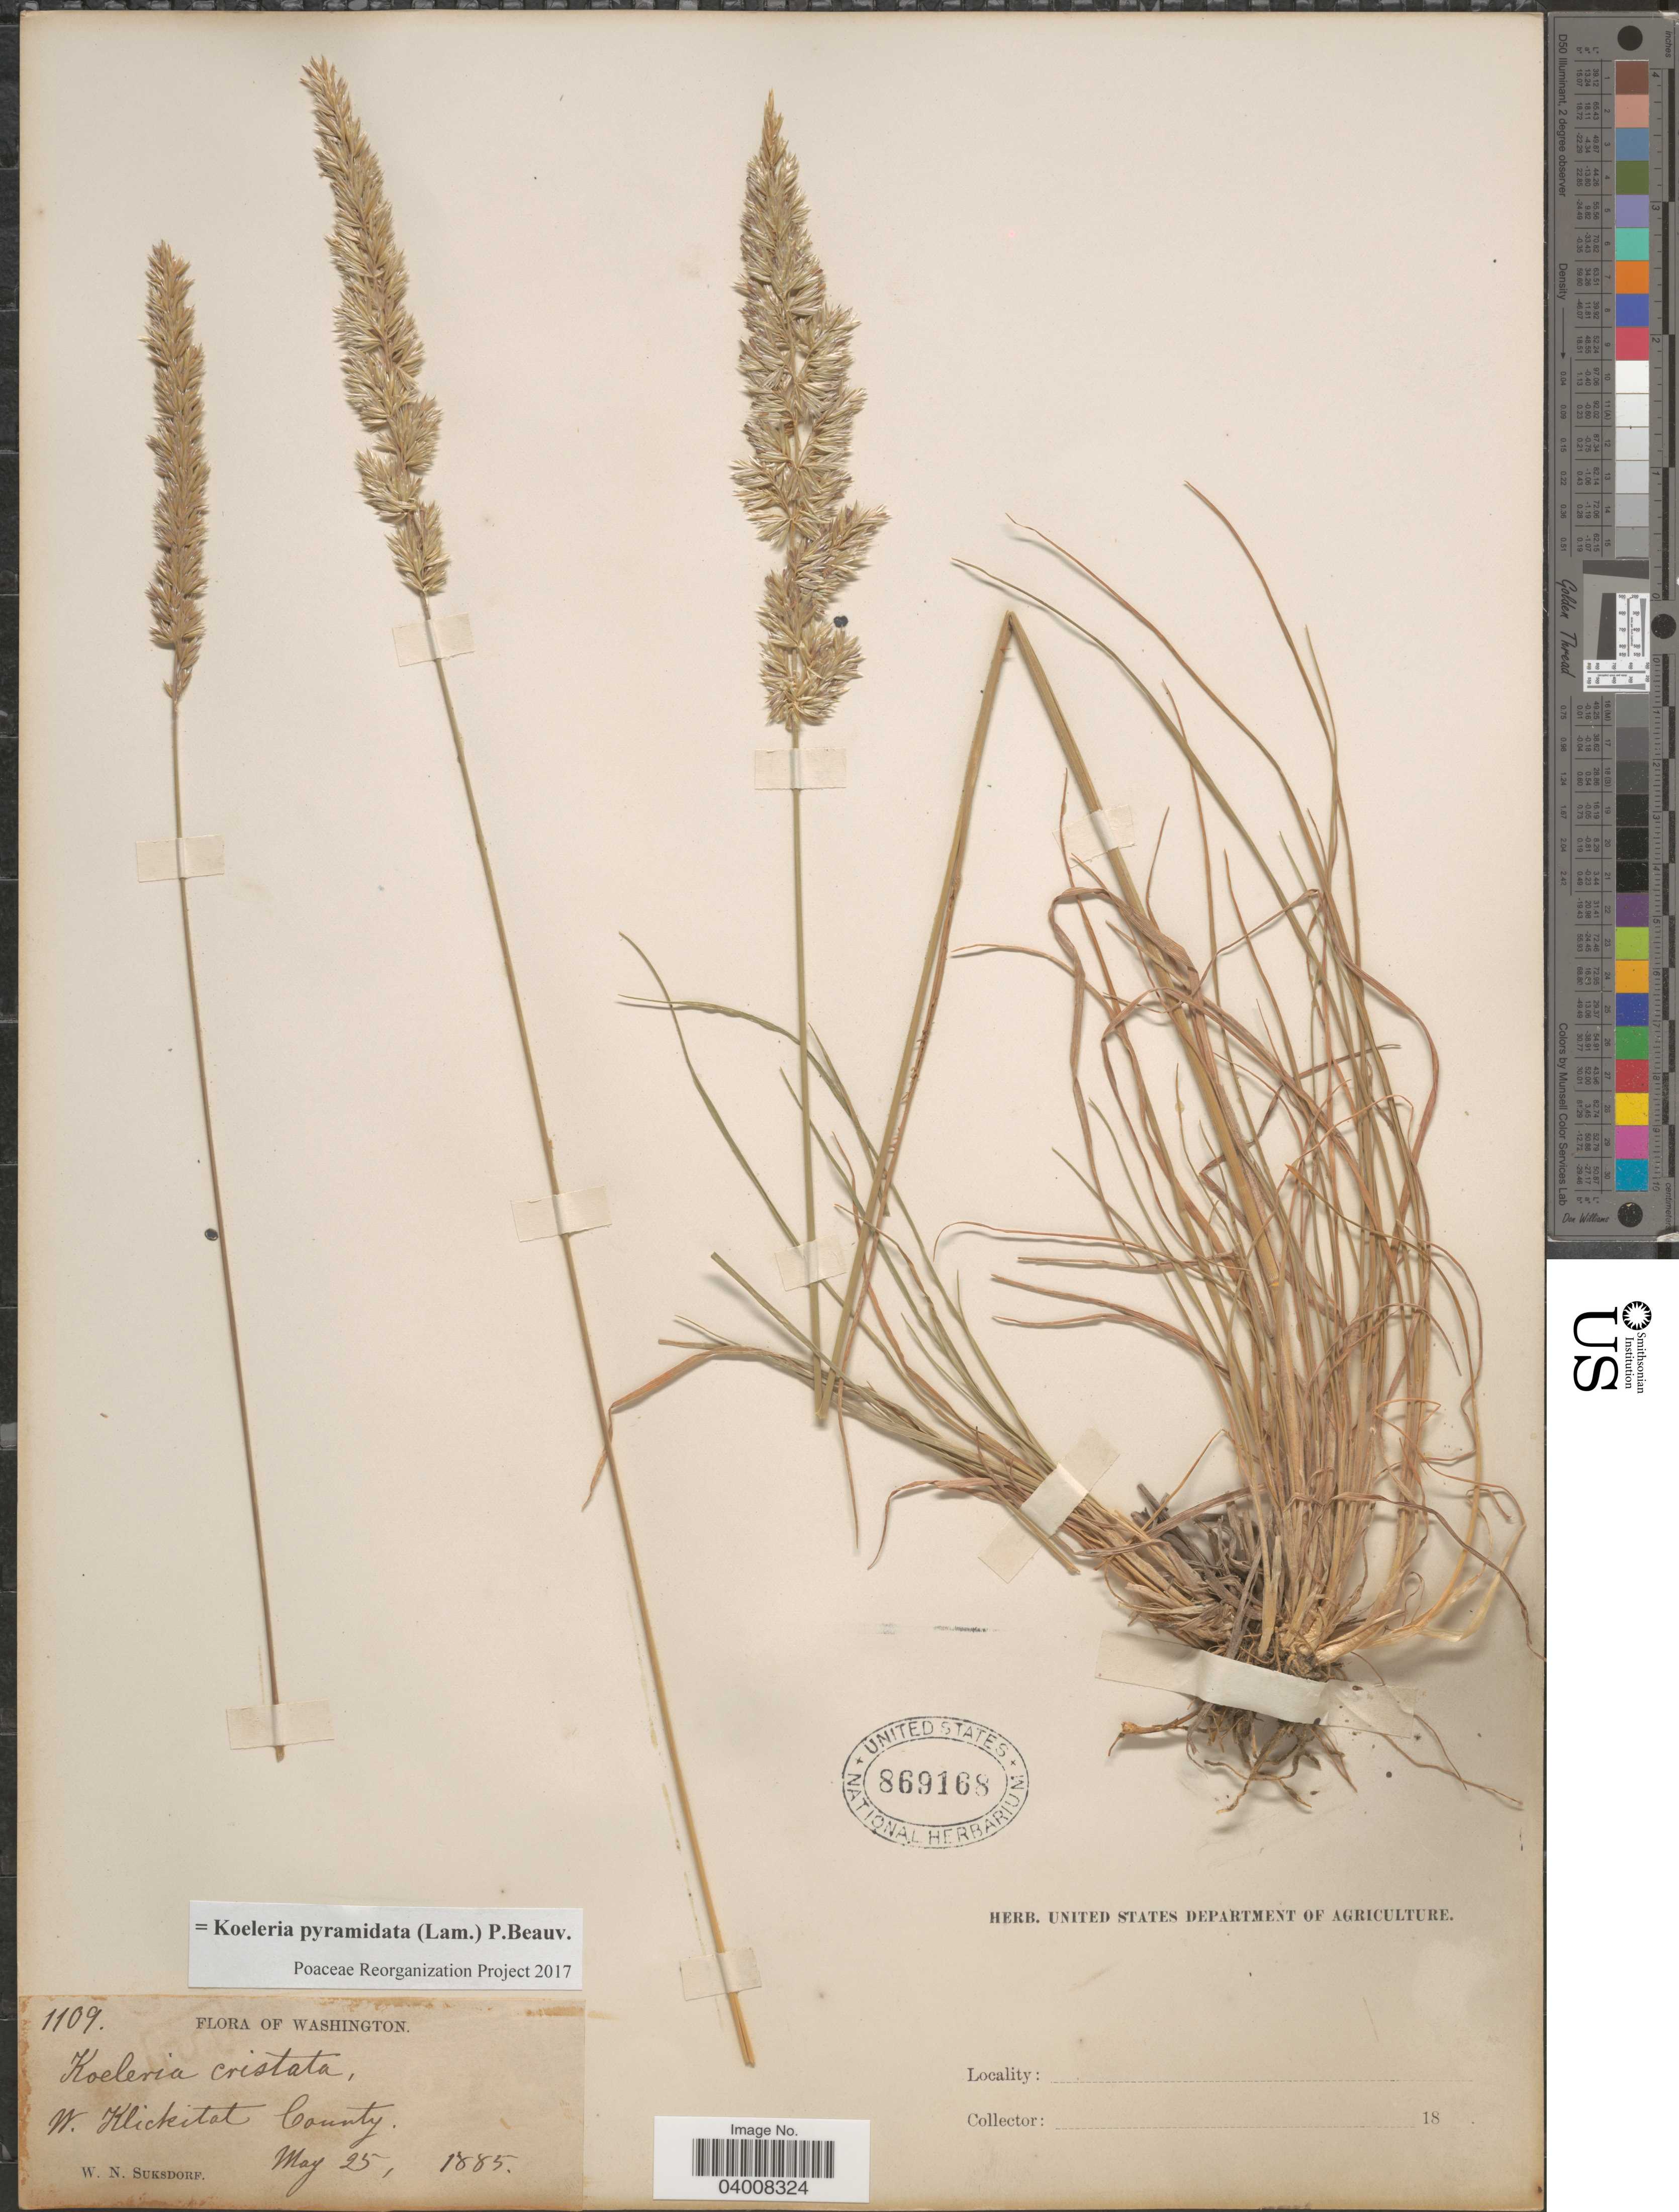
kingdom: Plantae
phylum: Tracheophyta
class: Liliopsida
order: Poales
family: Poaceae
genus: Koeleria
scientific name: Koeleria pyramidata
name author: (Lam.) P. Beauv.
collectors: W. N. Suksdorf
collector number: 1109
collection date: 1885-05-25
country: United States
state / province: Washington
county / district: Klickitat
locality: W. Klickitat County.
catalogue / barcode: US 869168